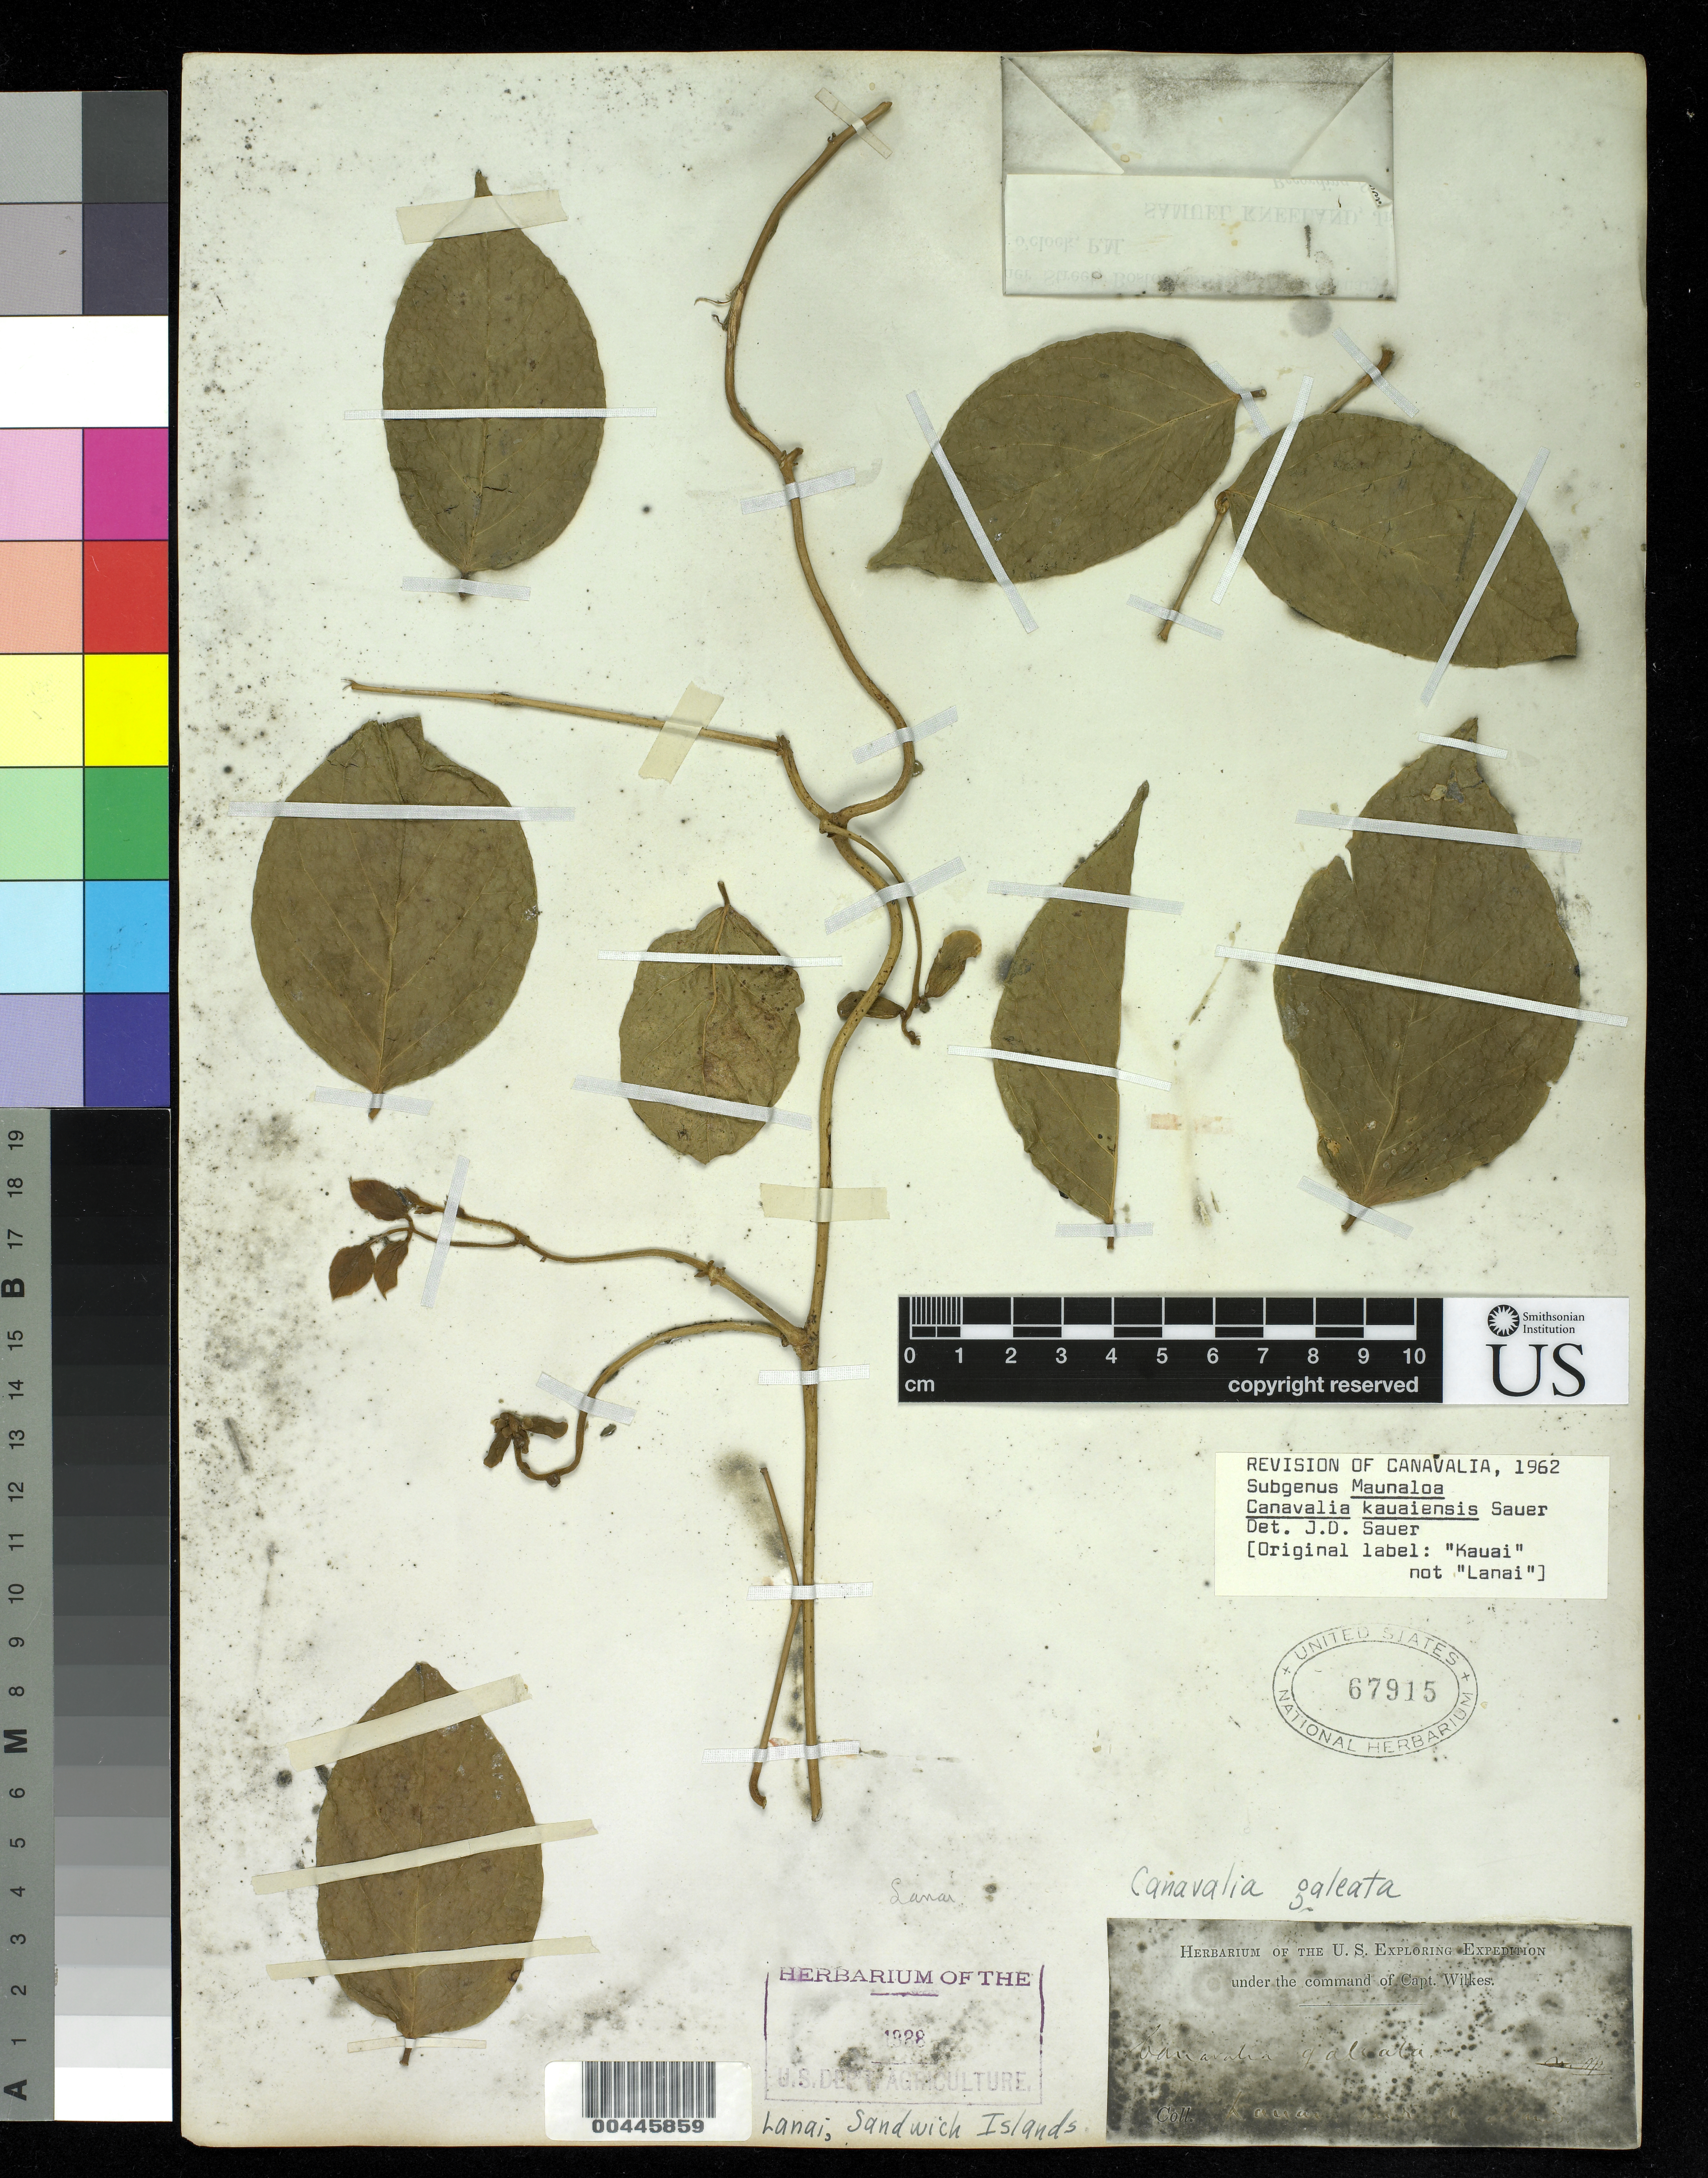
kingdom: Plantae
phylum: Tracheophyta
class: Magnoliopsida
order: Fabales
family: Fabaceae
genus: Canavalia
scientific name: Canavalia kauaiensis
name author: J.D. Sauer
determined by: Sauer, J. D.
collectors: Wilkes Explor. Exped.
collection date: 1838/1842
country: United States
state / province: Hawaii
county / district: Maui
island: Lana'i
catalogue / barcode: US 67915